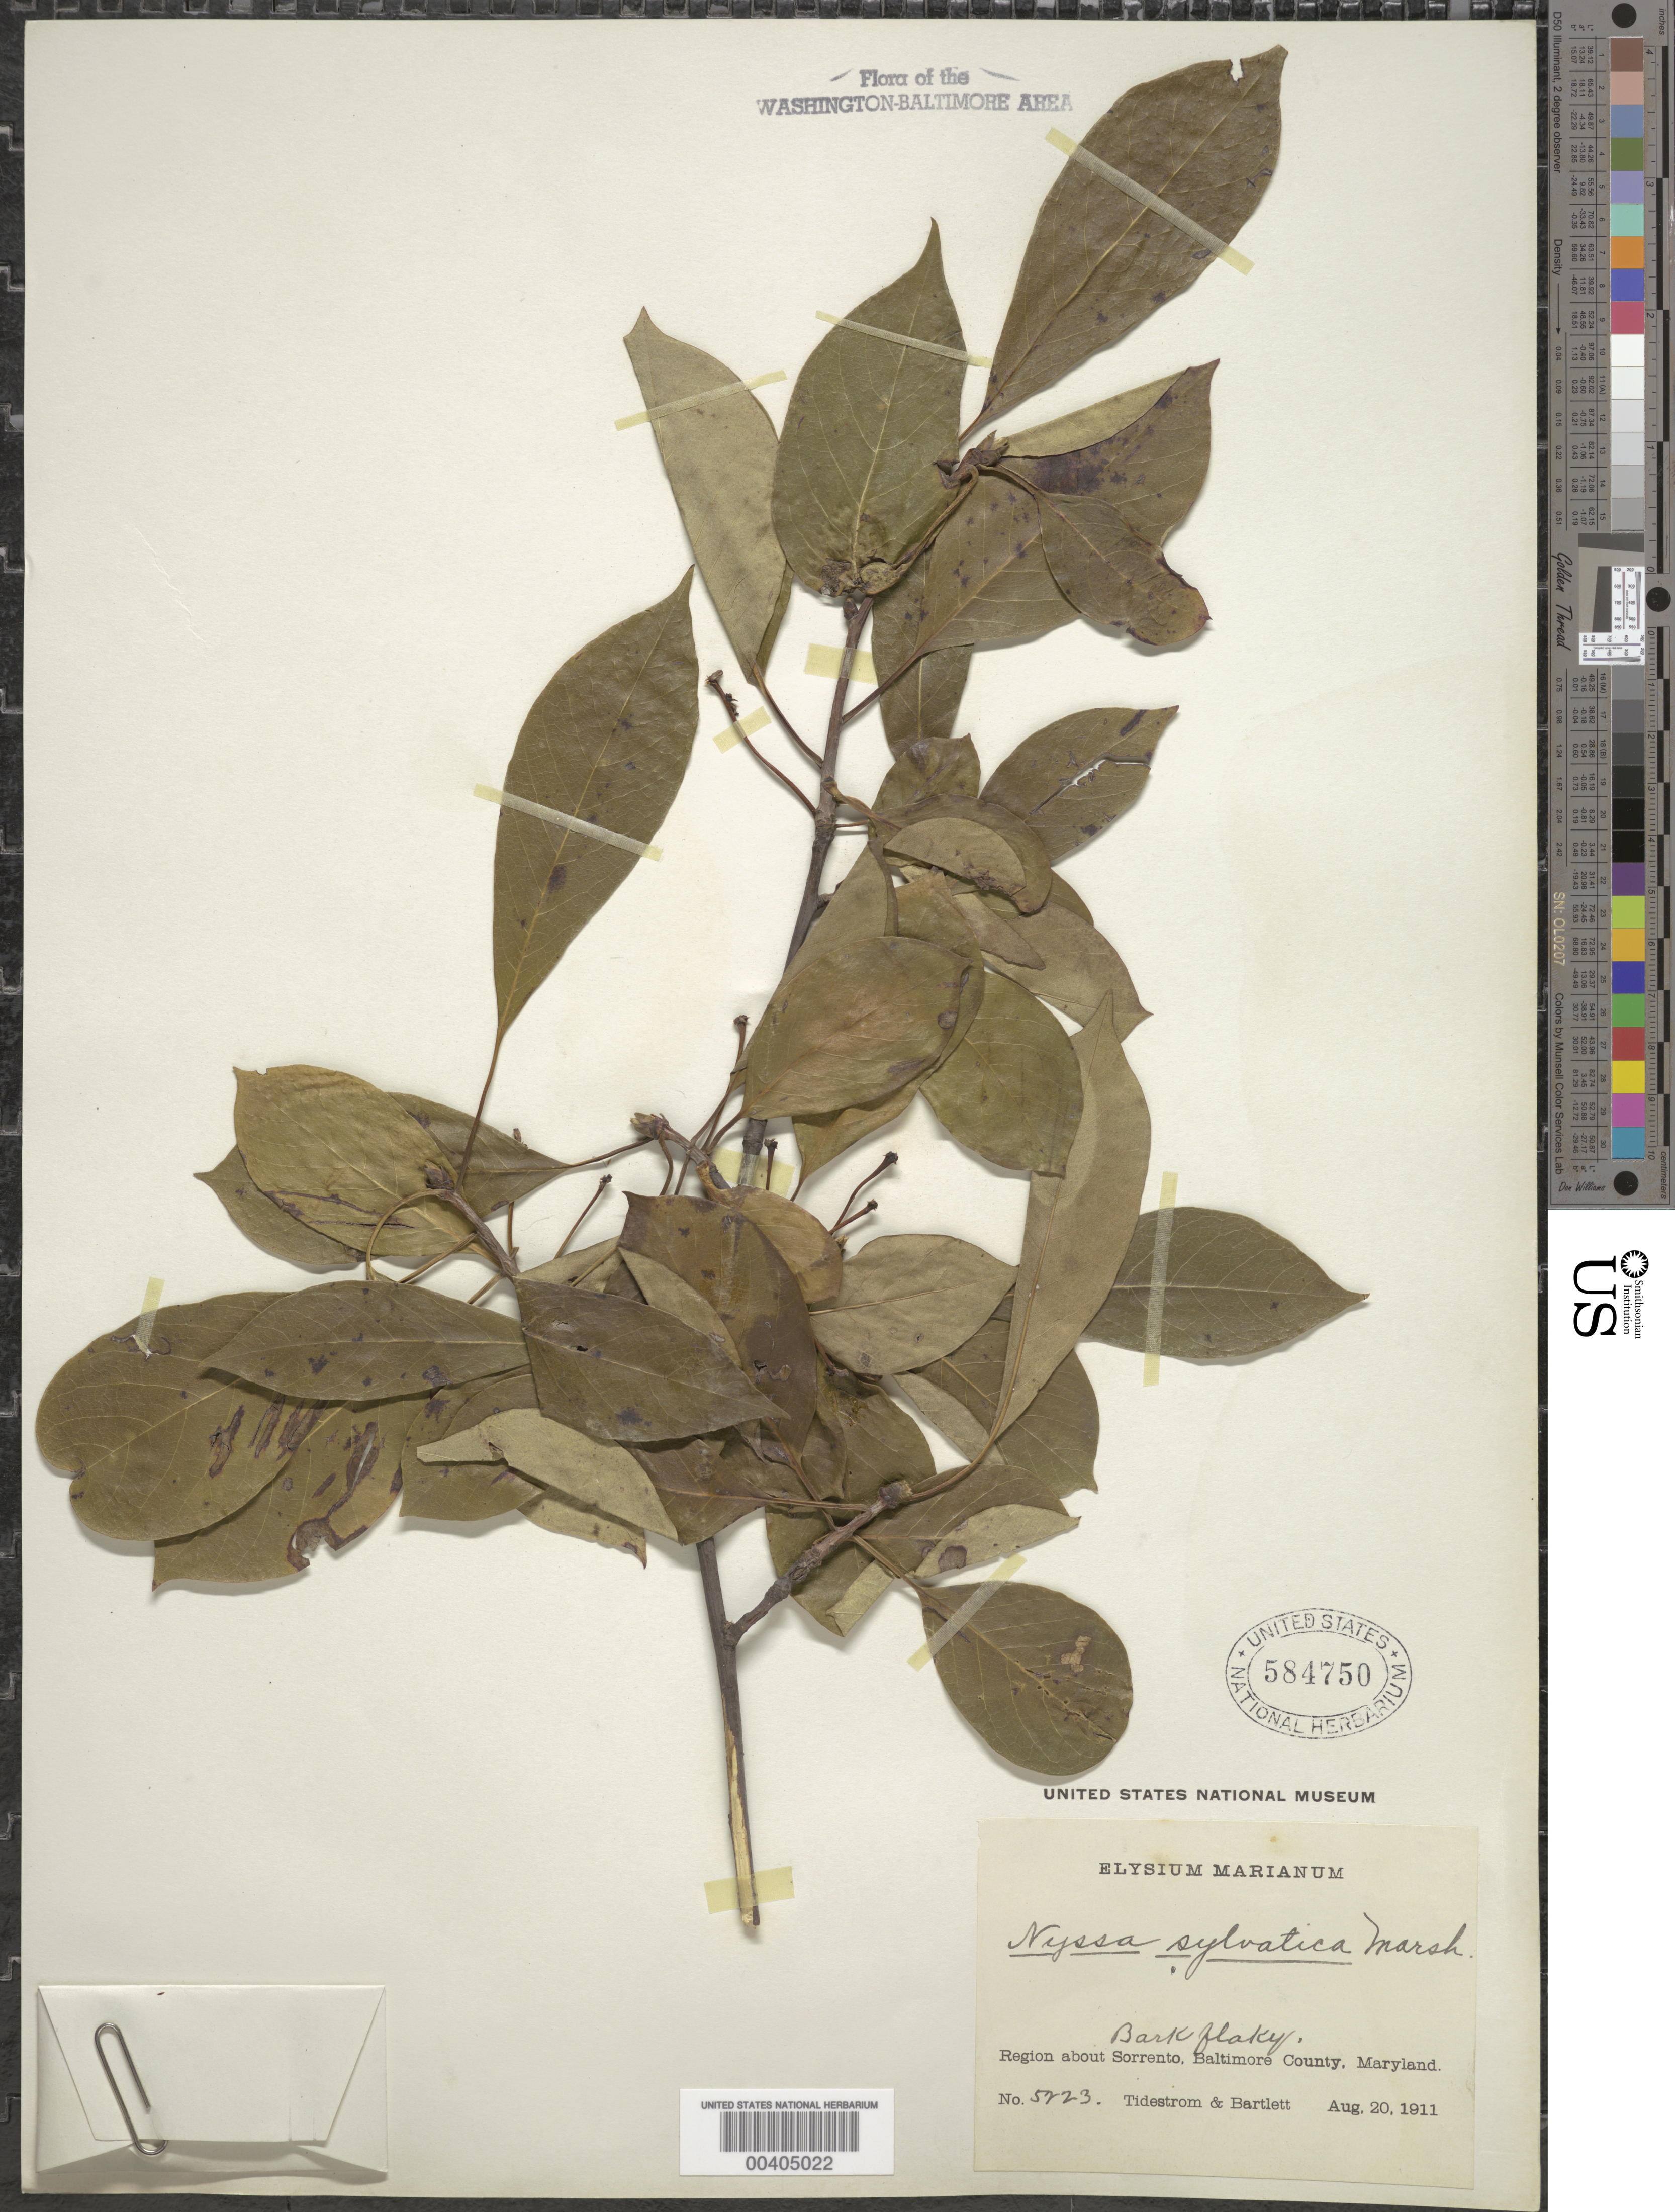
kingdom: Plantae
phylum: Tracheophyta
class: Magnoliopsida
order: Cornales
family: Nyssaceae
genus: Nyssa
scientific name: Nyssa sylvatica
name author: Marshall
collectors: I. F. Tidestrom & H. H. Bartlett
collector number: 5223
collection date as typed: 20 Aug 1911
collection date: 1911-08-20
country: United States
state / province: Maryland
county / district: Baltimore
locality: Region about Sorrento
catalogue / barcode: US 584750